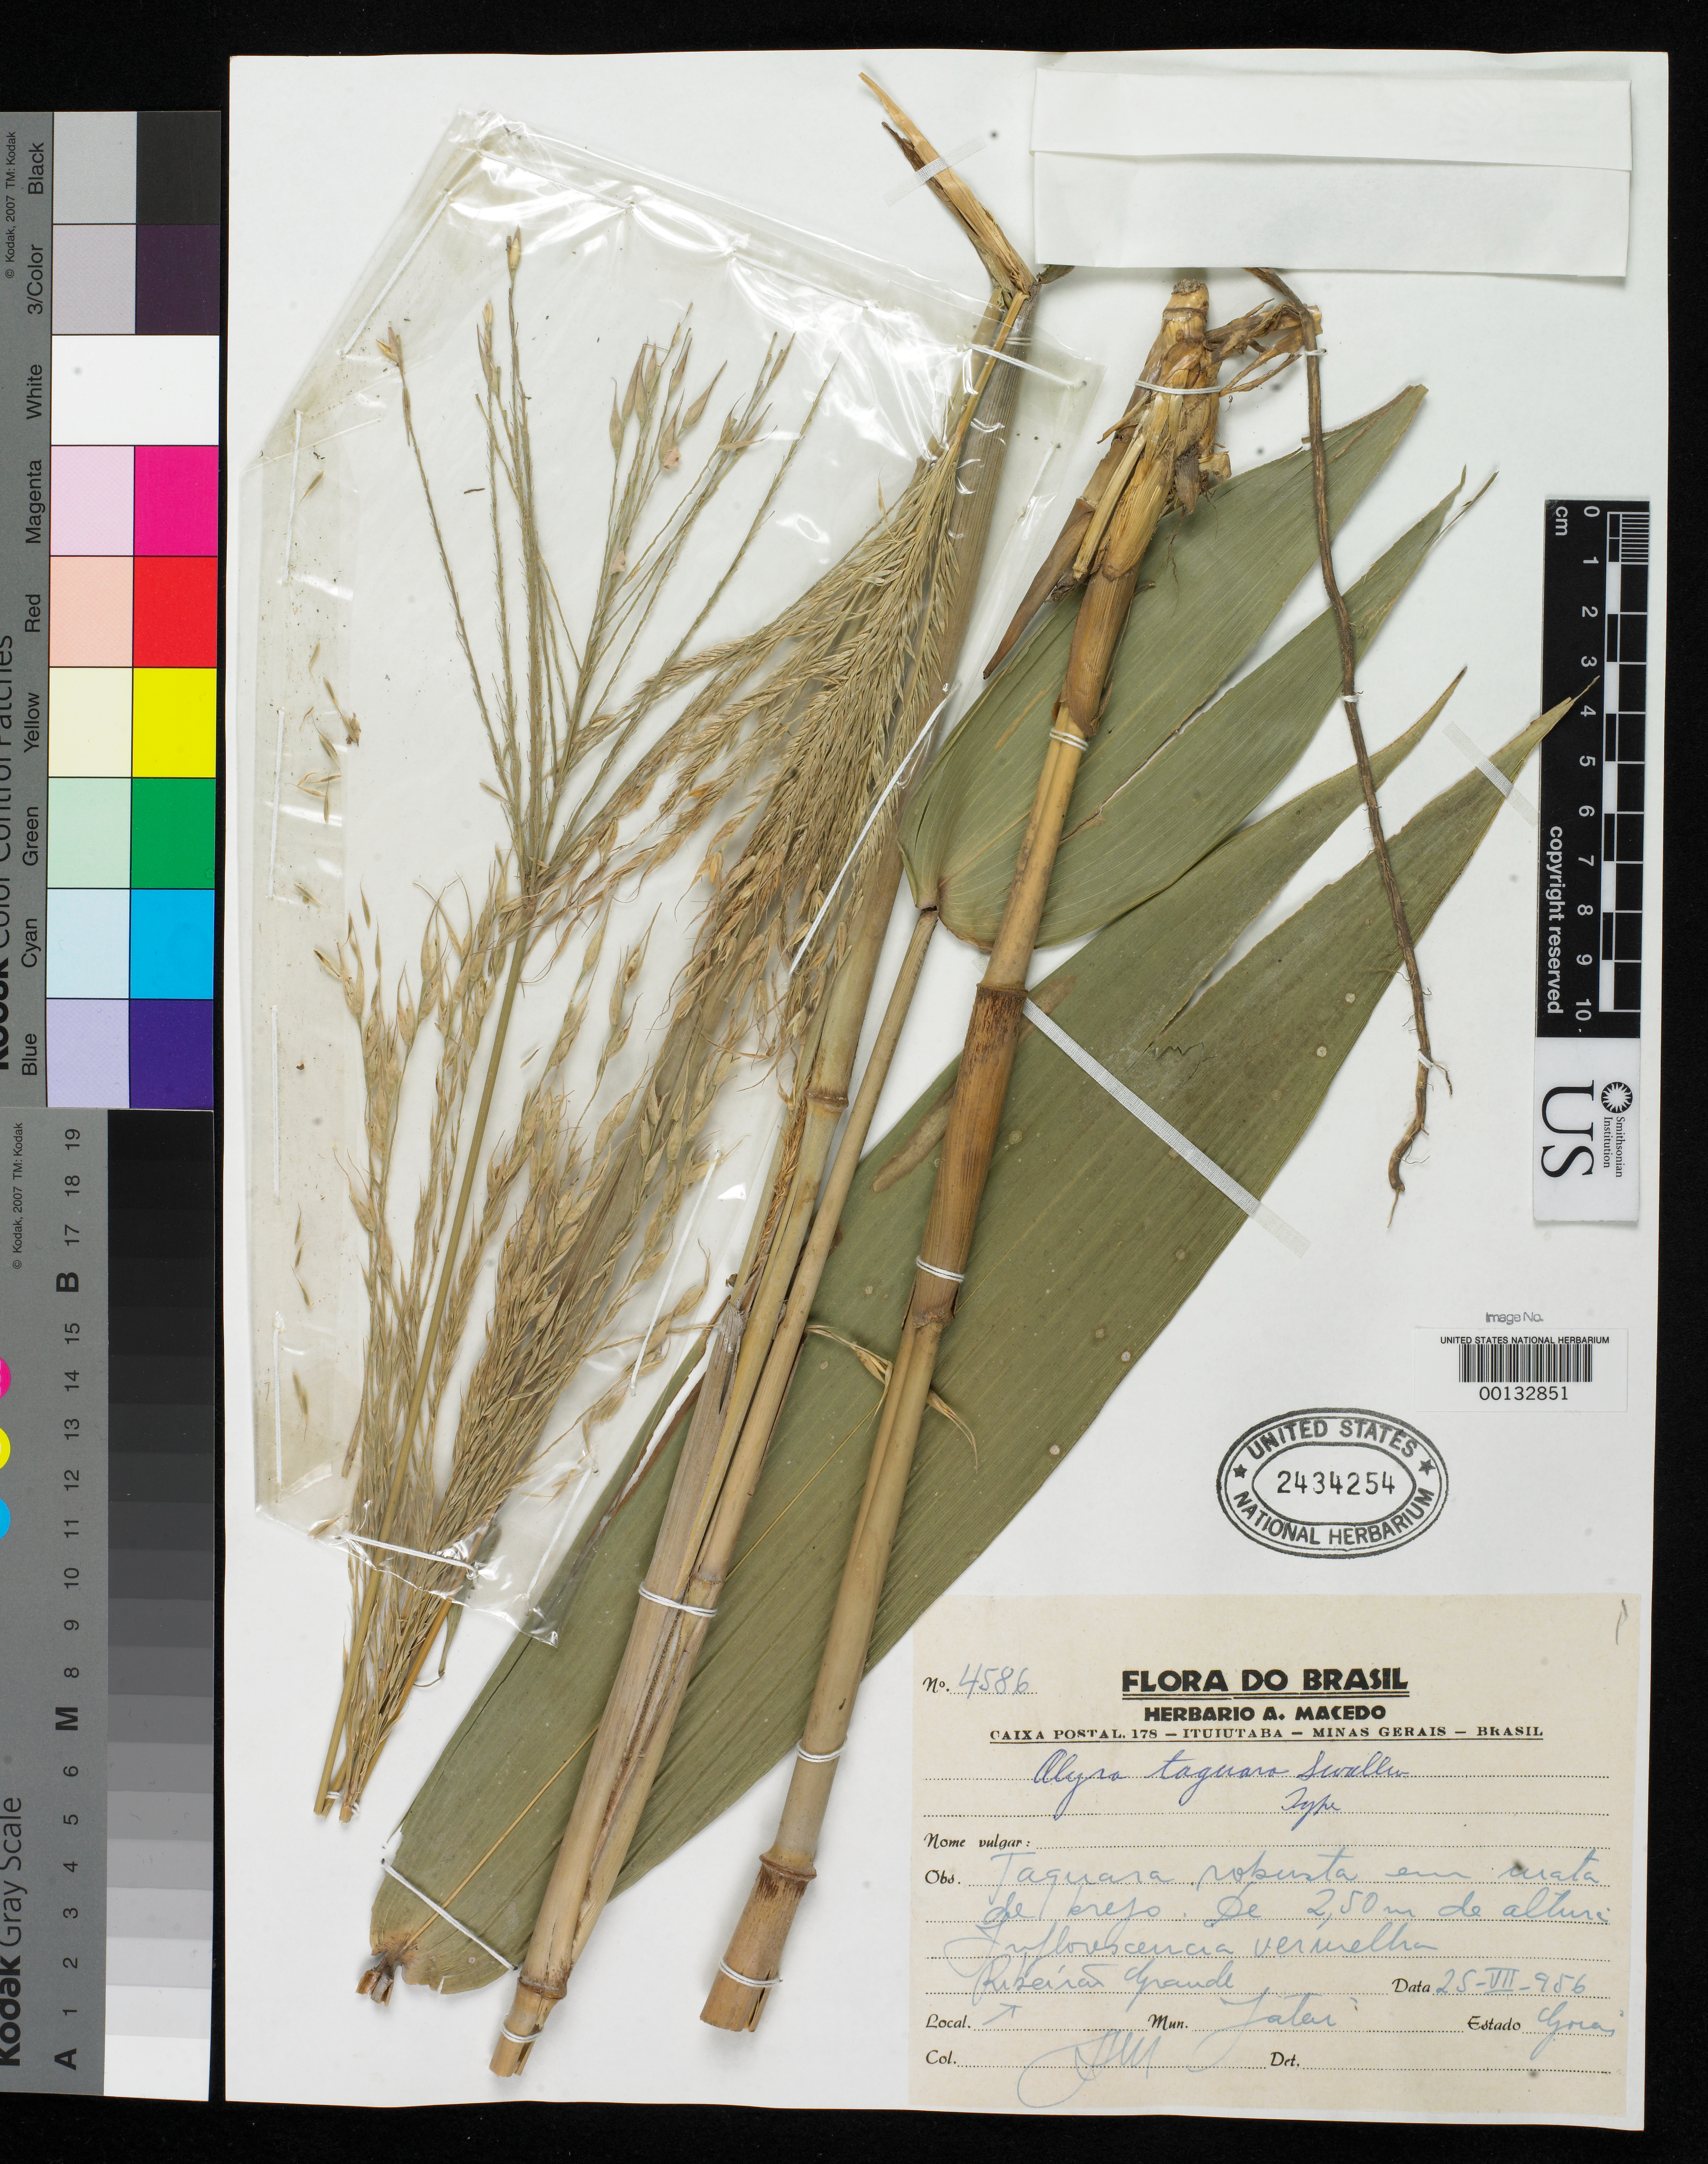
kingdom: Plantae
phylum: Tracheophyta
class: Liliopsida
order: Poales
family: Poaceae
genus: Olyra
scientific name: Olyra taquara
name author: Swallen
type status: Holotype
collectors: A. Macedo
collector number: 4386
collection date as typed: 25 Jul 1956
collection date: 1956-07-25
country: Brazil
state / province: Goiás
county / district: Jataí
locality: Riberao Grande.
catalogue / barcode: US 2434254